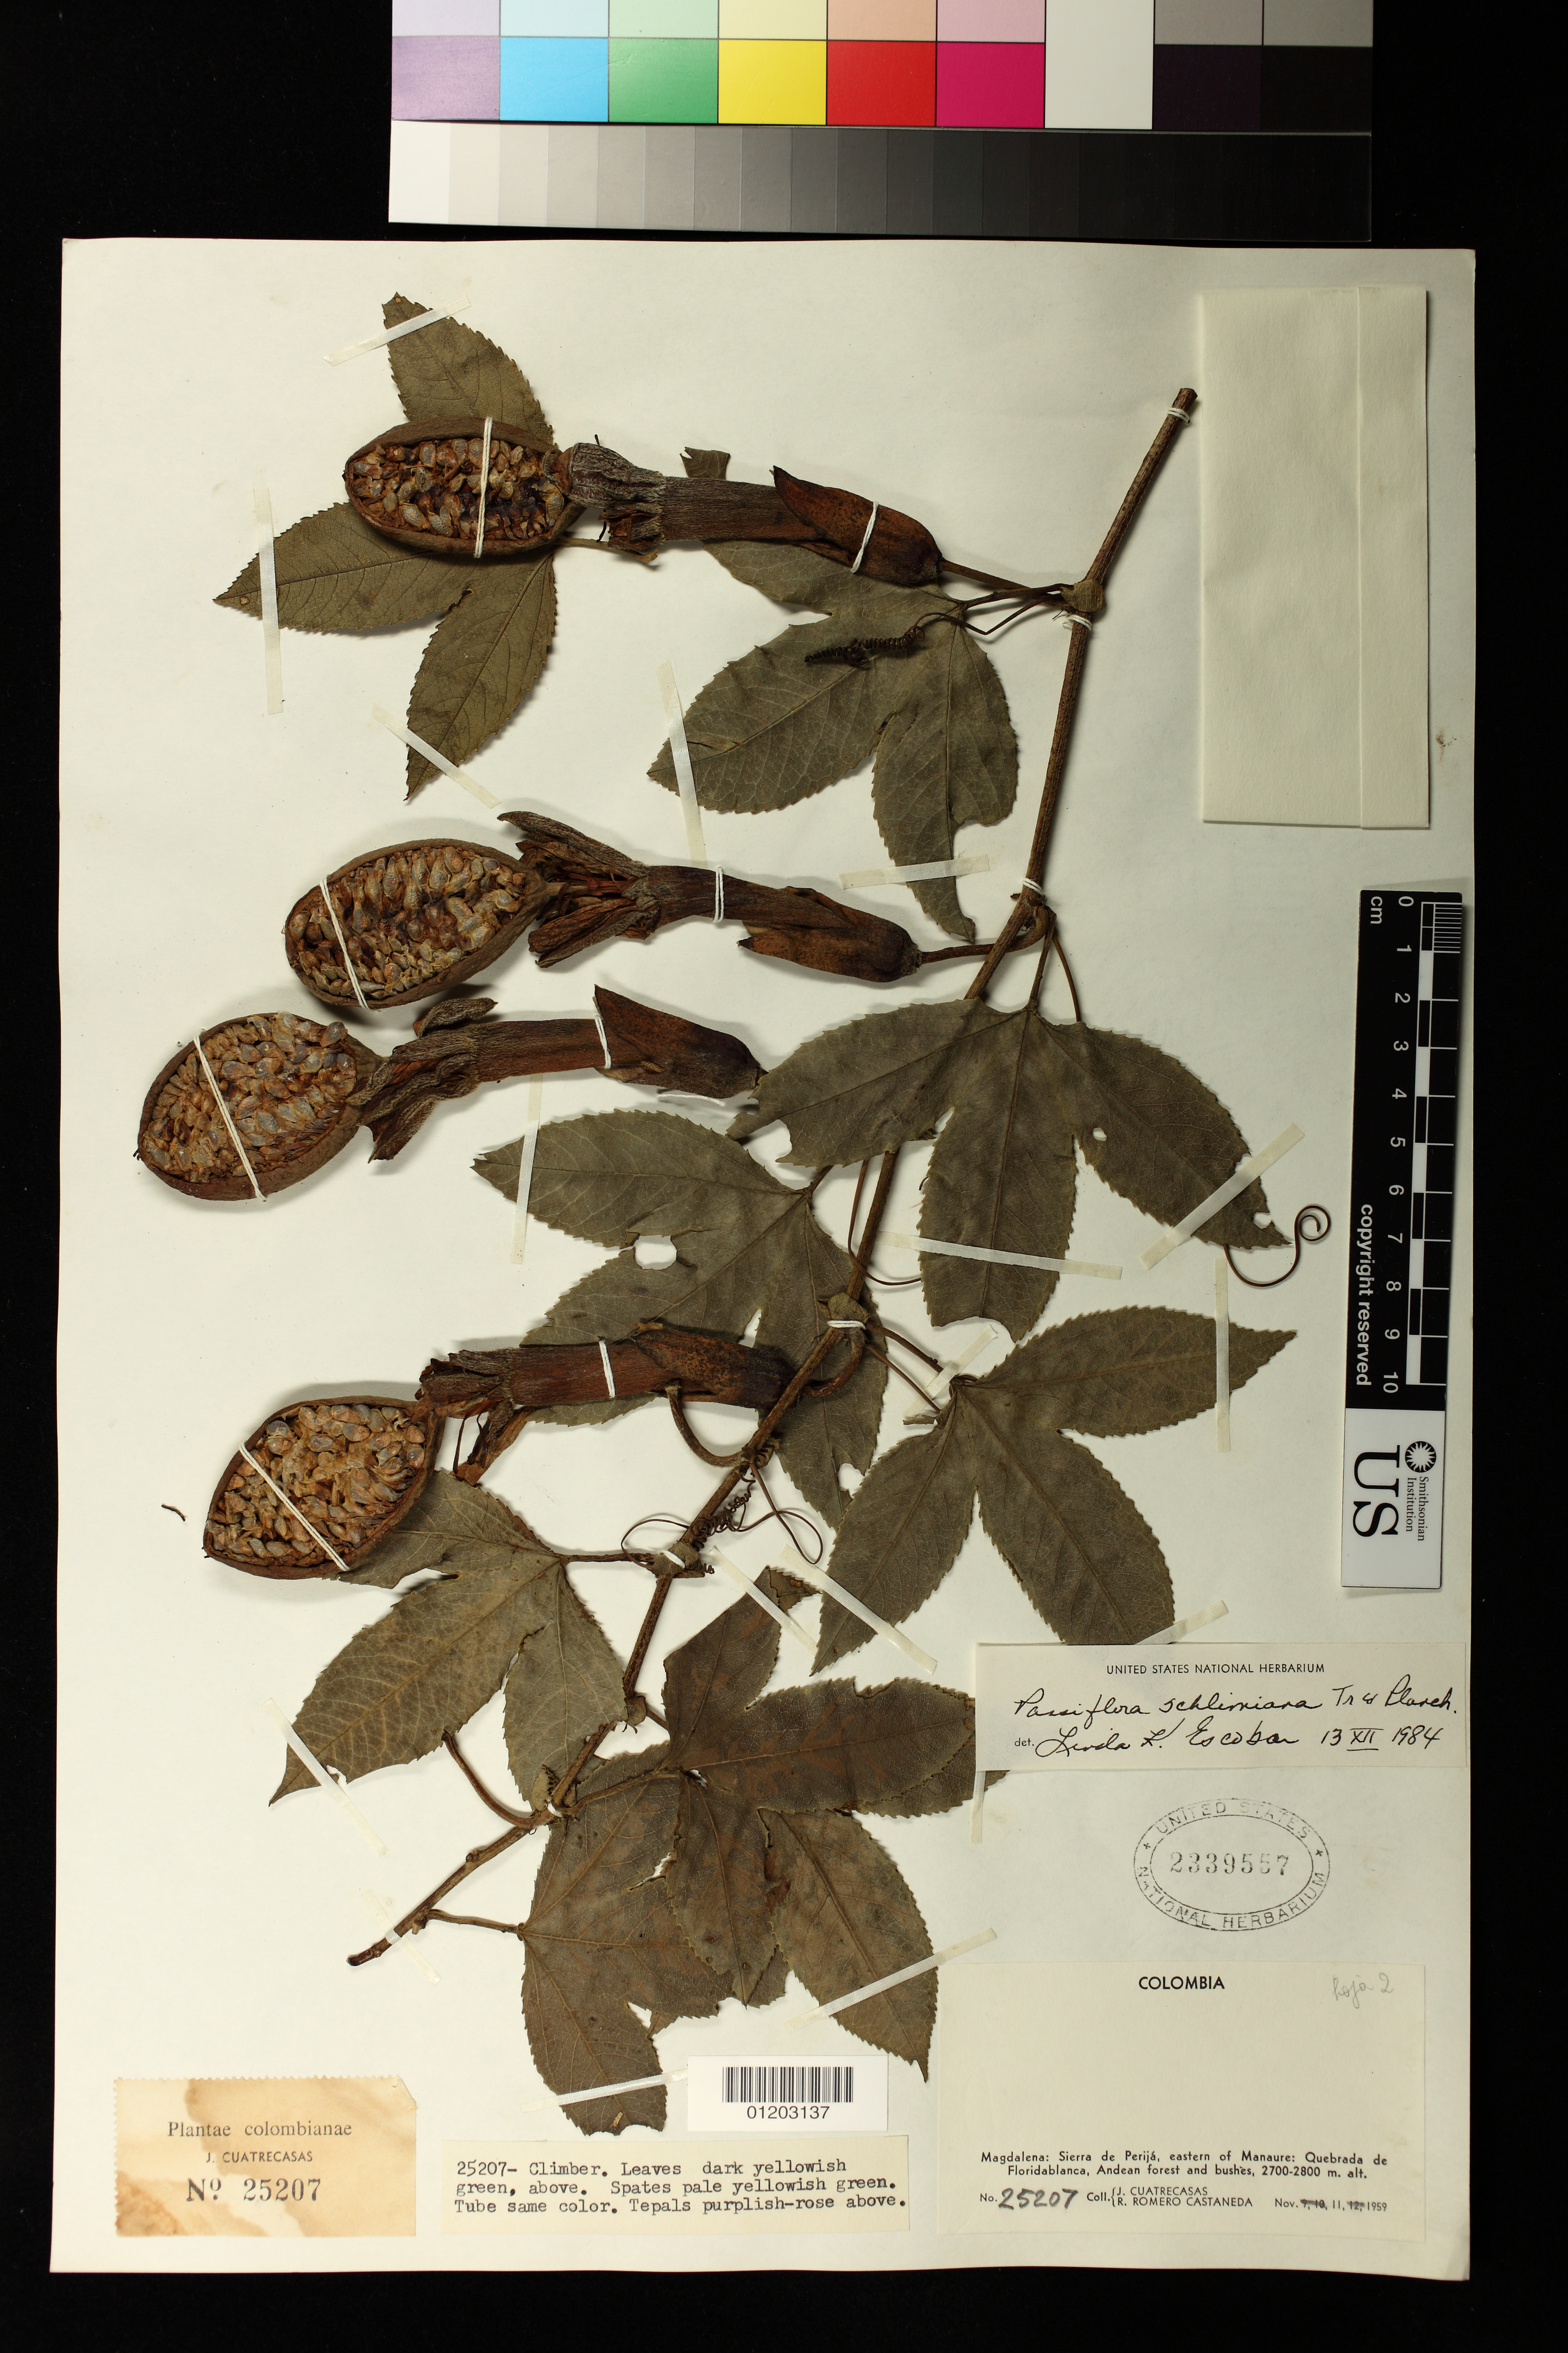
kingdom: Plantae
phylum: Tracheophyta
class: Magnoliopsida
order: Malpighiales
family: Passifloraceae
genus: Passiflora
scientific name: Passiflora schlimiana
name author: Regel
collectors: J. Cuatrecasas & R. Romero Castañeda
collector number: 25207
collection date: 1959-11-11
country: Colombia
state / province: Magdalena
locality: Sierra de Perijá, eastern of Manaure: Quebrada de Floridablanca, Andean forest and bushes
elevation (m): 2700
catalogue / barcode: US 2339557